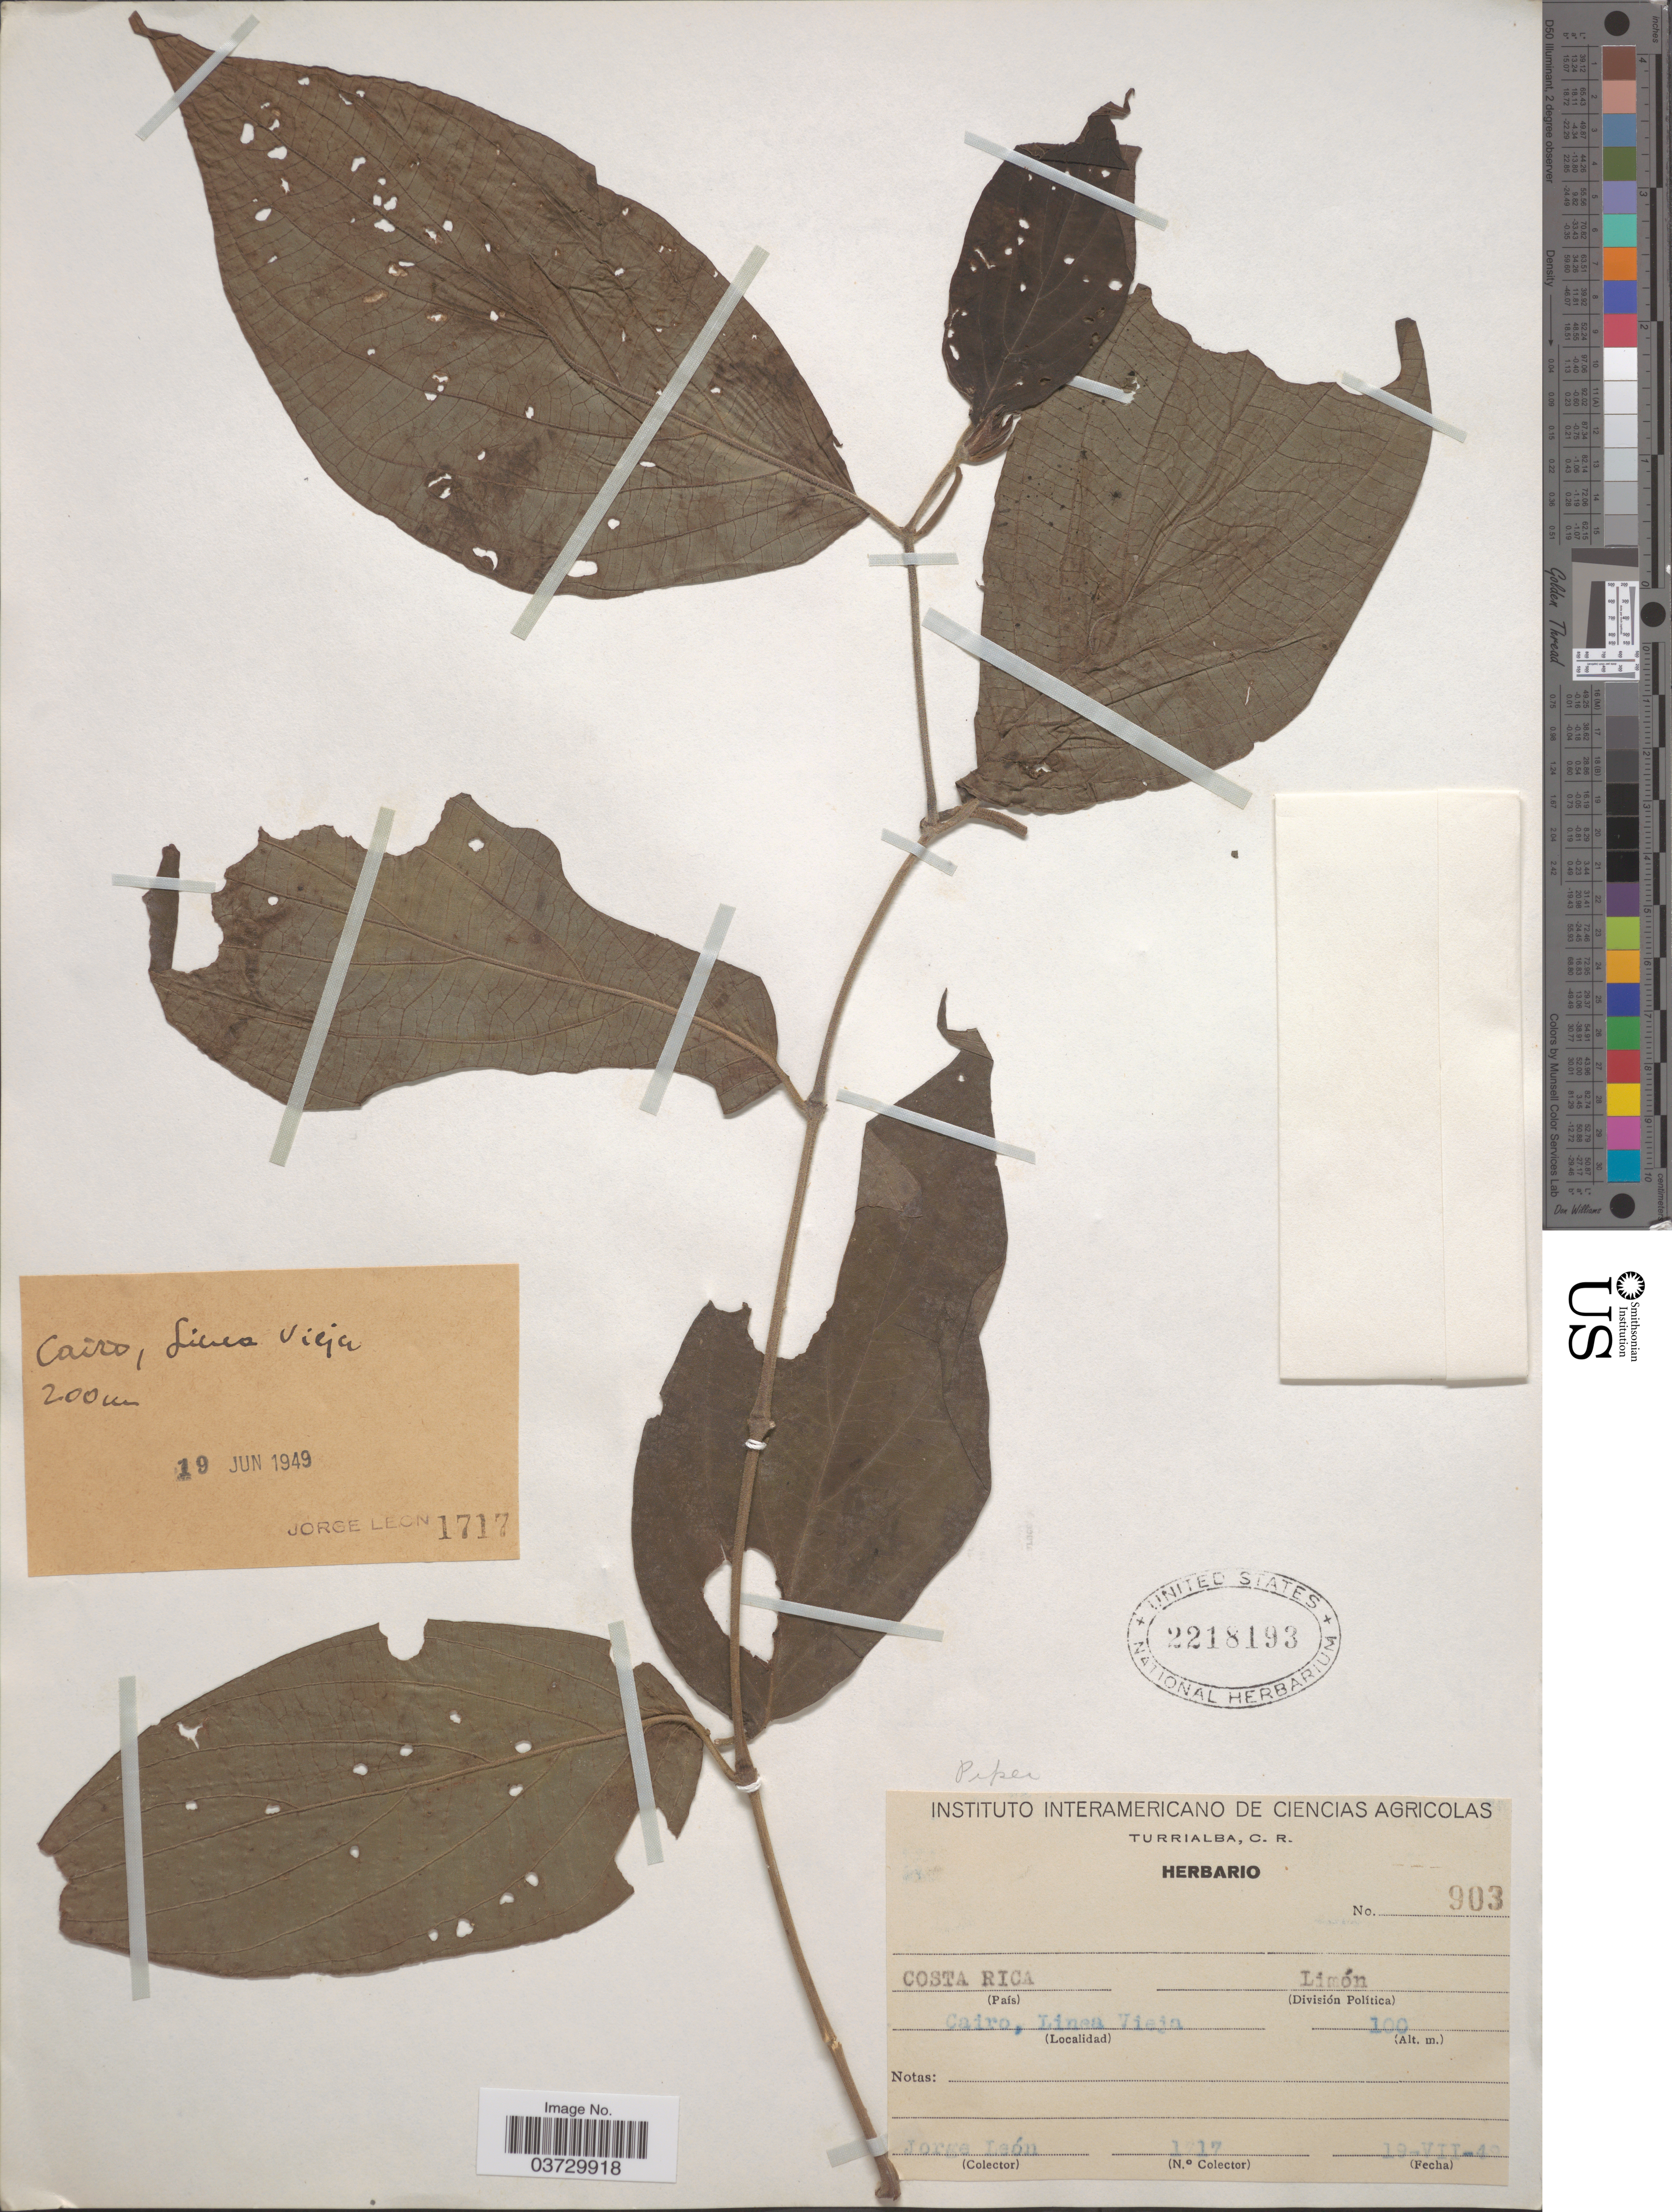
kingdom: Plantae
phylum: Tracheophyta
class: Magnoliopsida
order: Piperales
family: Piperaceae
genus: Piper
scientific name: Piper sp.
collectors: J. León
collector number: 1717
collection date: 1949-06-19/1949-07-19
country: Costa Rica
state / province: Limón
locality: Cairo, Linea Vieja.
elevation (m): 100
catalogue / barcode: US 2218193